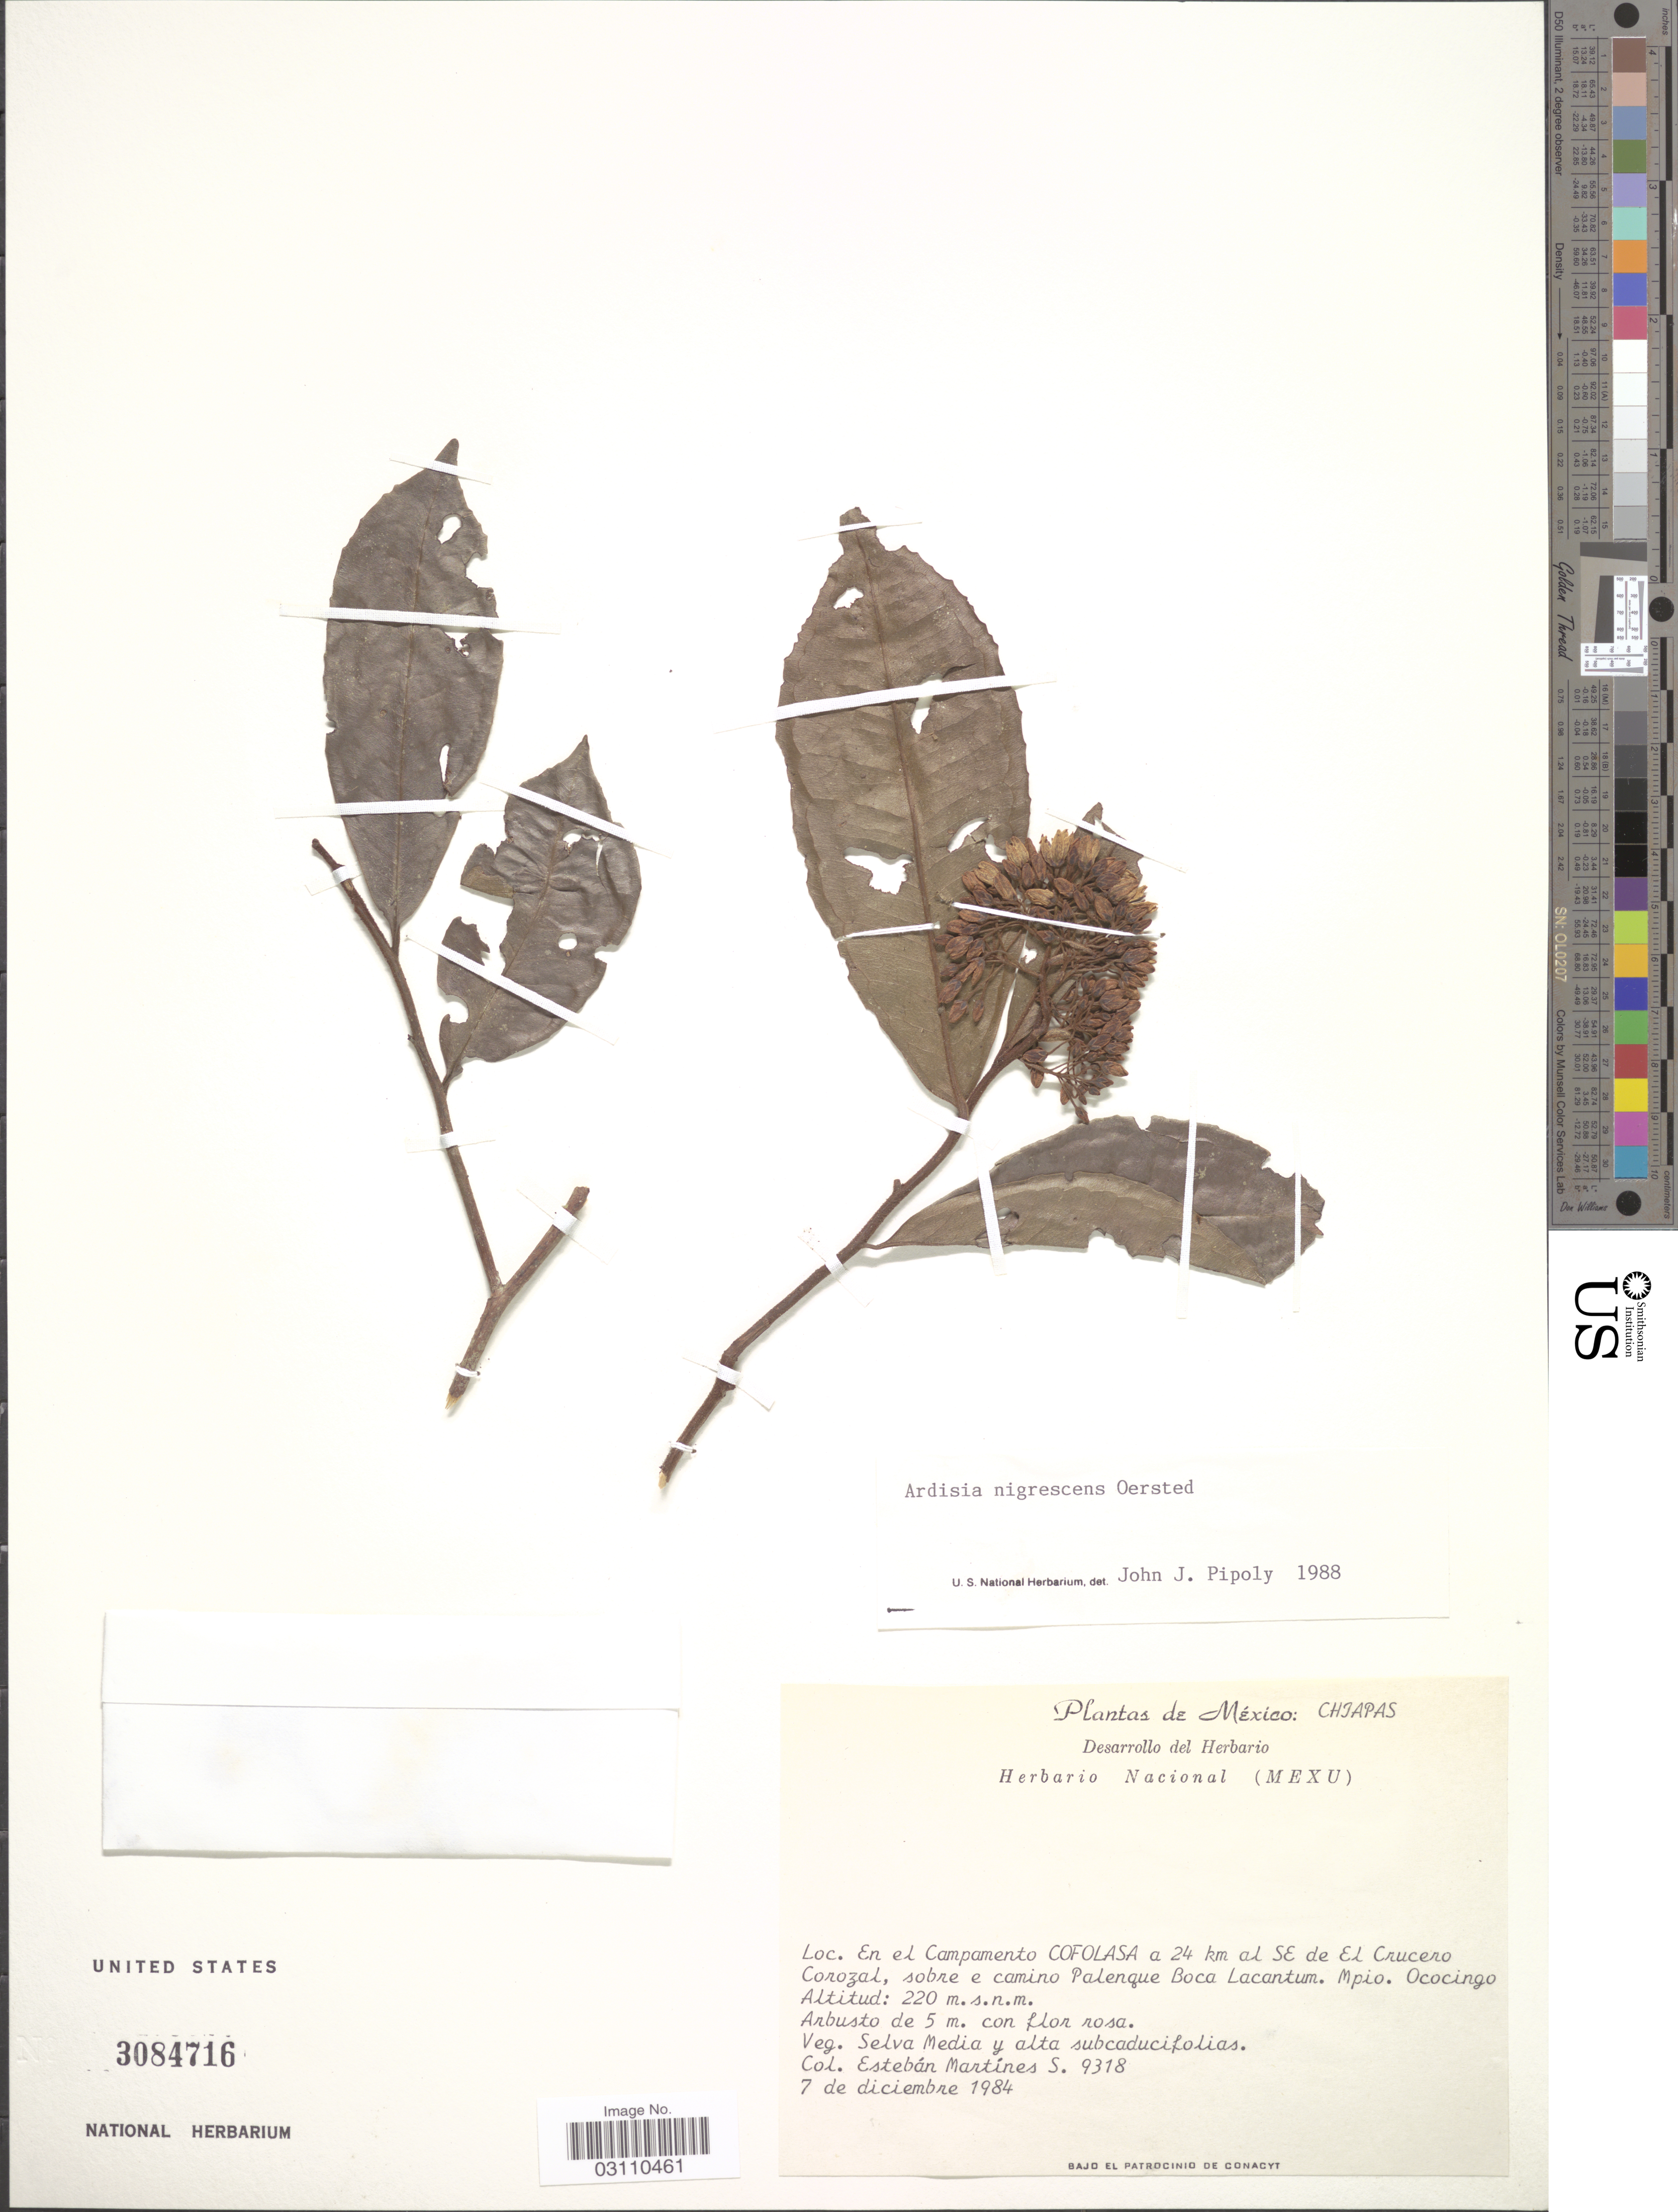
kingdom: Plantae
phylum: Tracheophyta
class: Magnoliopsida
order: Ericales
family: Primulaceae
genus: Ardisia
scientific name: Ardisia nigrescens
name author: Oerst.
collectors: E. Martínes S.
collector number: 9318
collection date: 1984-12-07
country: Mexico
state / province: Chiapas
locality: En el Campamento COFOLASA a 24 km al SE de El Crucero Corozal, sobre e camino Palenque Boca Lacantum. Mpio. Ococingo.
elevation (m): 220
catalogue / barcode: US 3084716